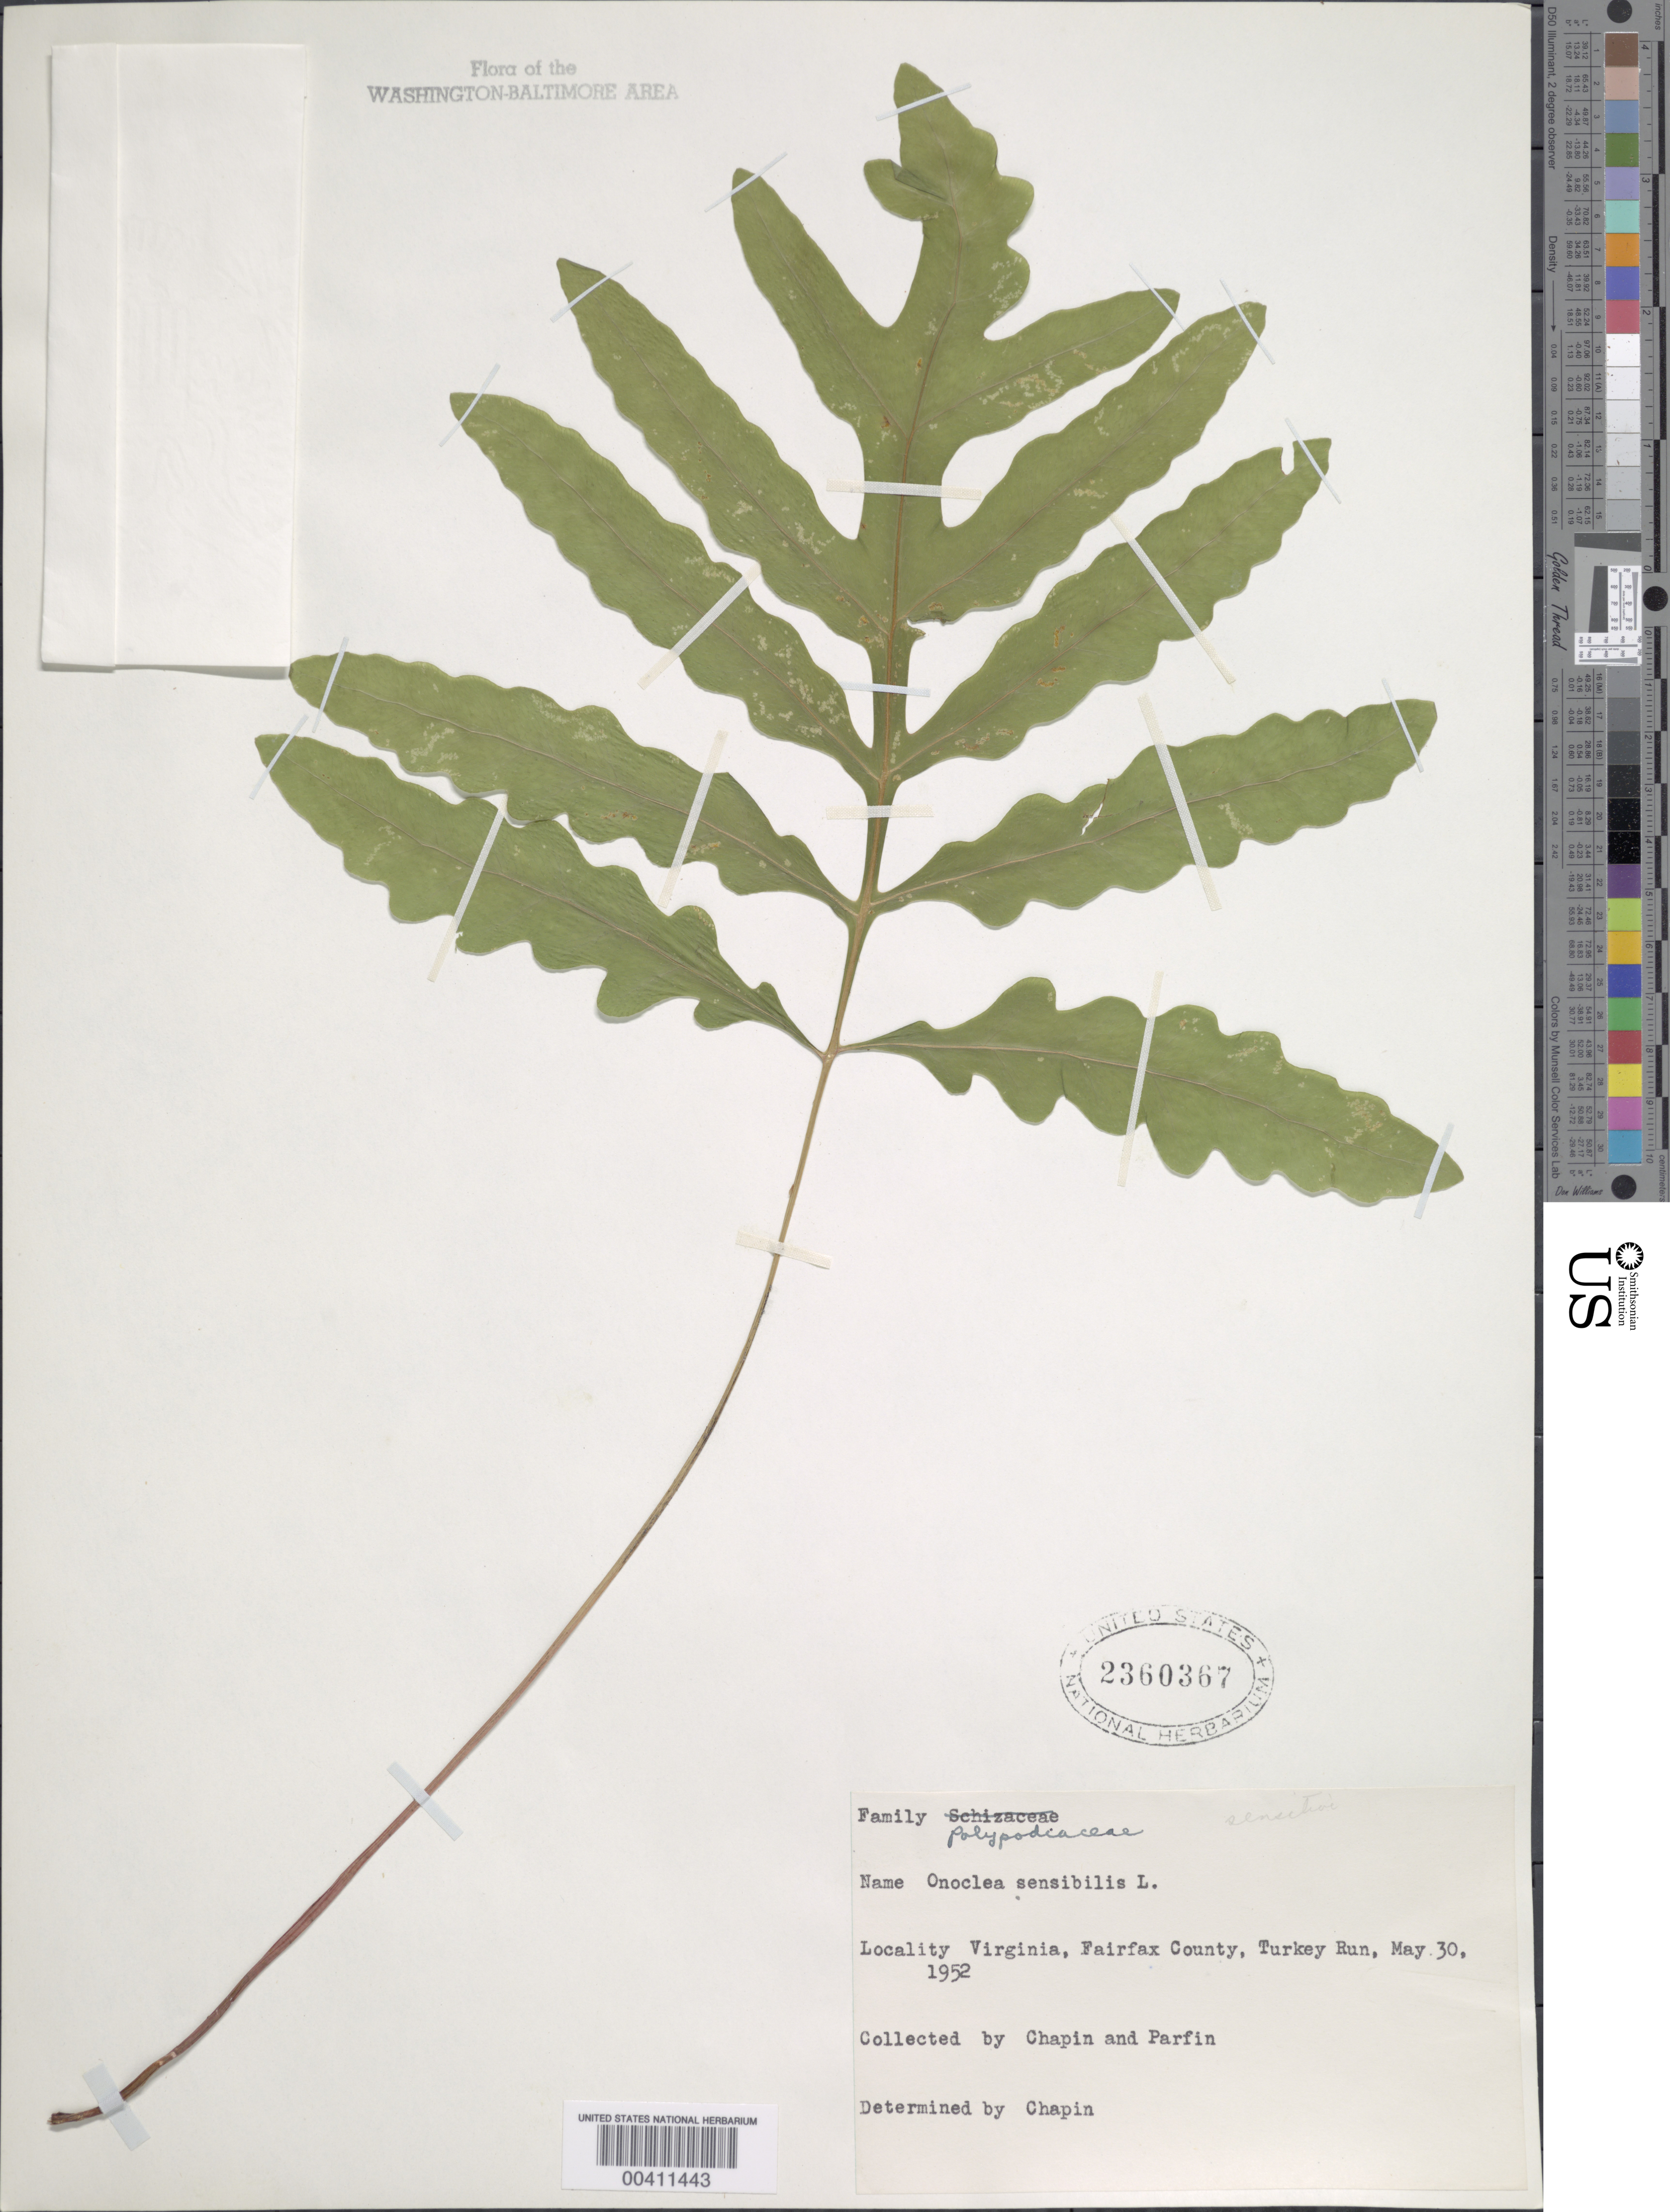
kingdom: Plantae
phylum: Tracheophyta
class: Polypodiopsida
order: Polypodiales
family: Onocleaceae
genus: Onoclea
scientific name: Onoclea sensibilis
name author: L.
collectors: E. Chapin & -. Parfin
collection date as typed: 30 May 1952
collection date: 1952-05-30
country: United States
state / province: Virginia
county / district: Fairfax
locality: Turkey Run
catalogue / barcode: US 2360367